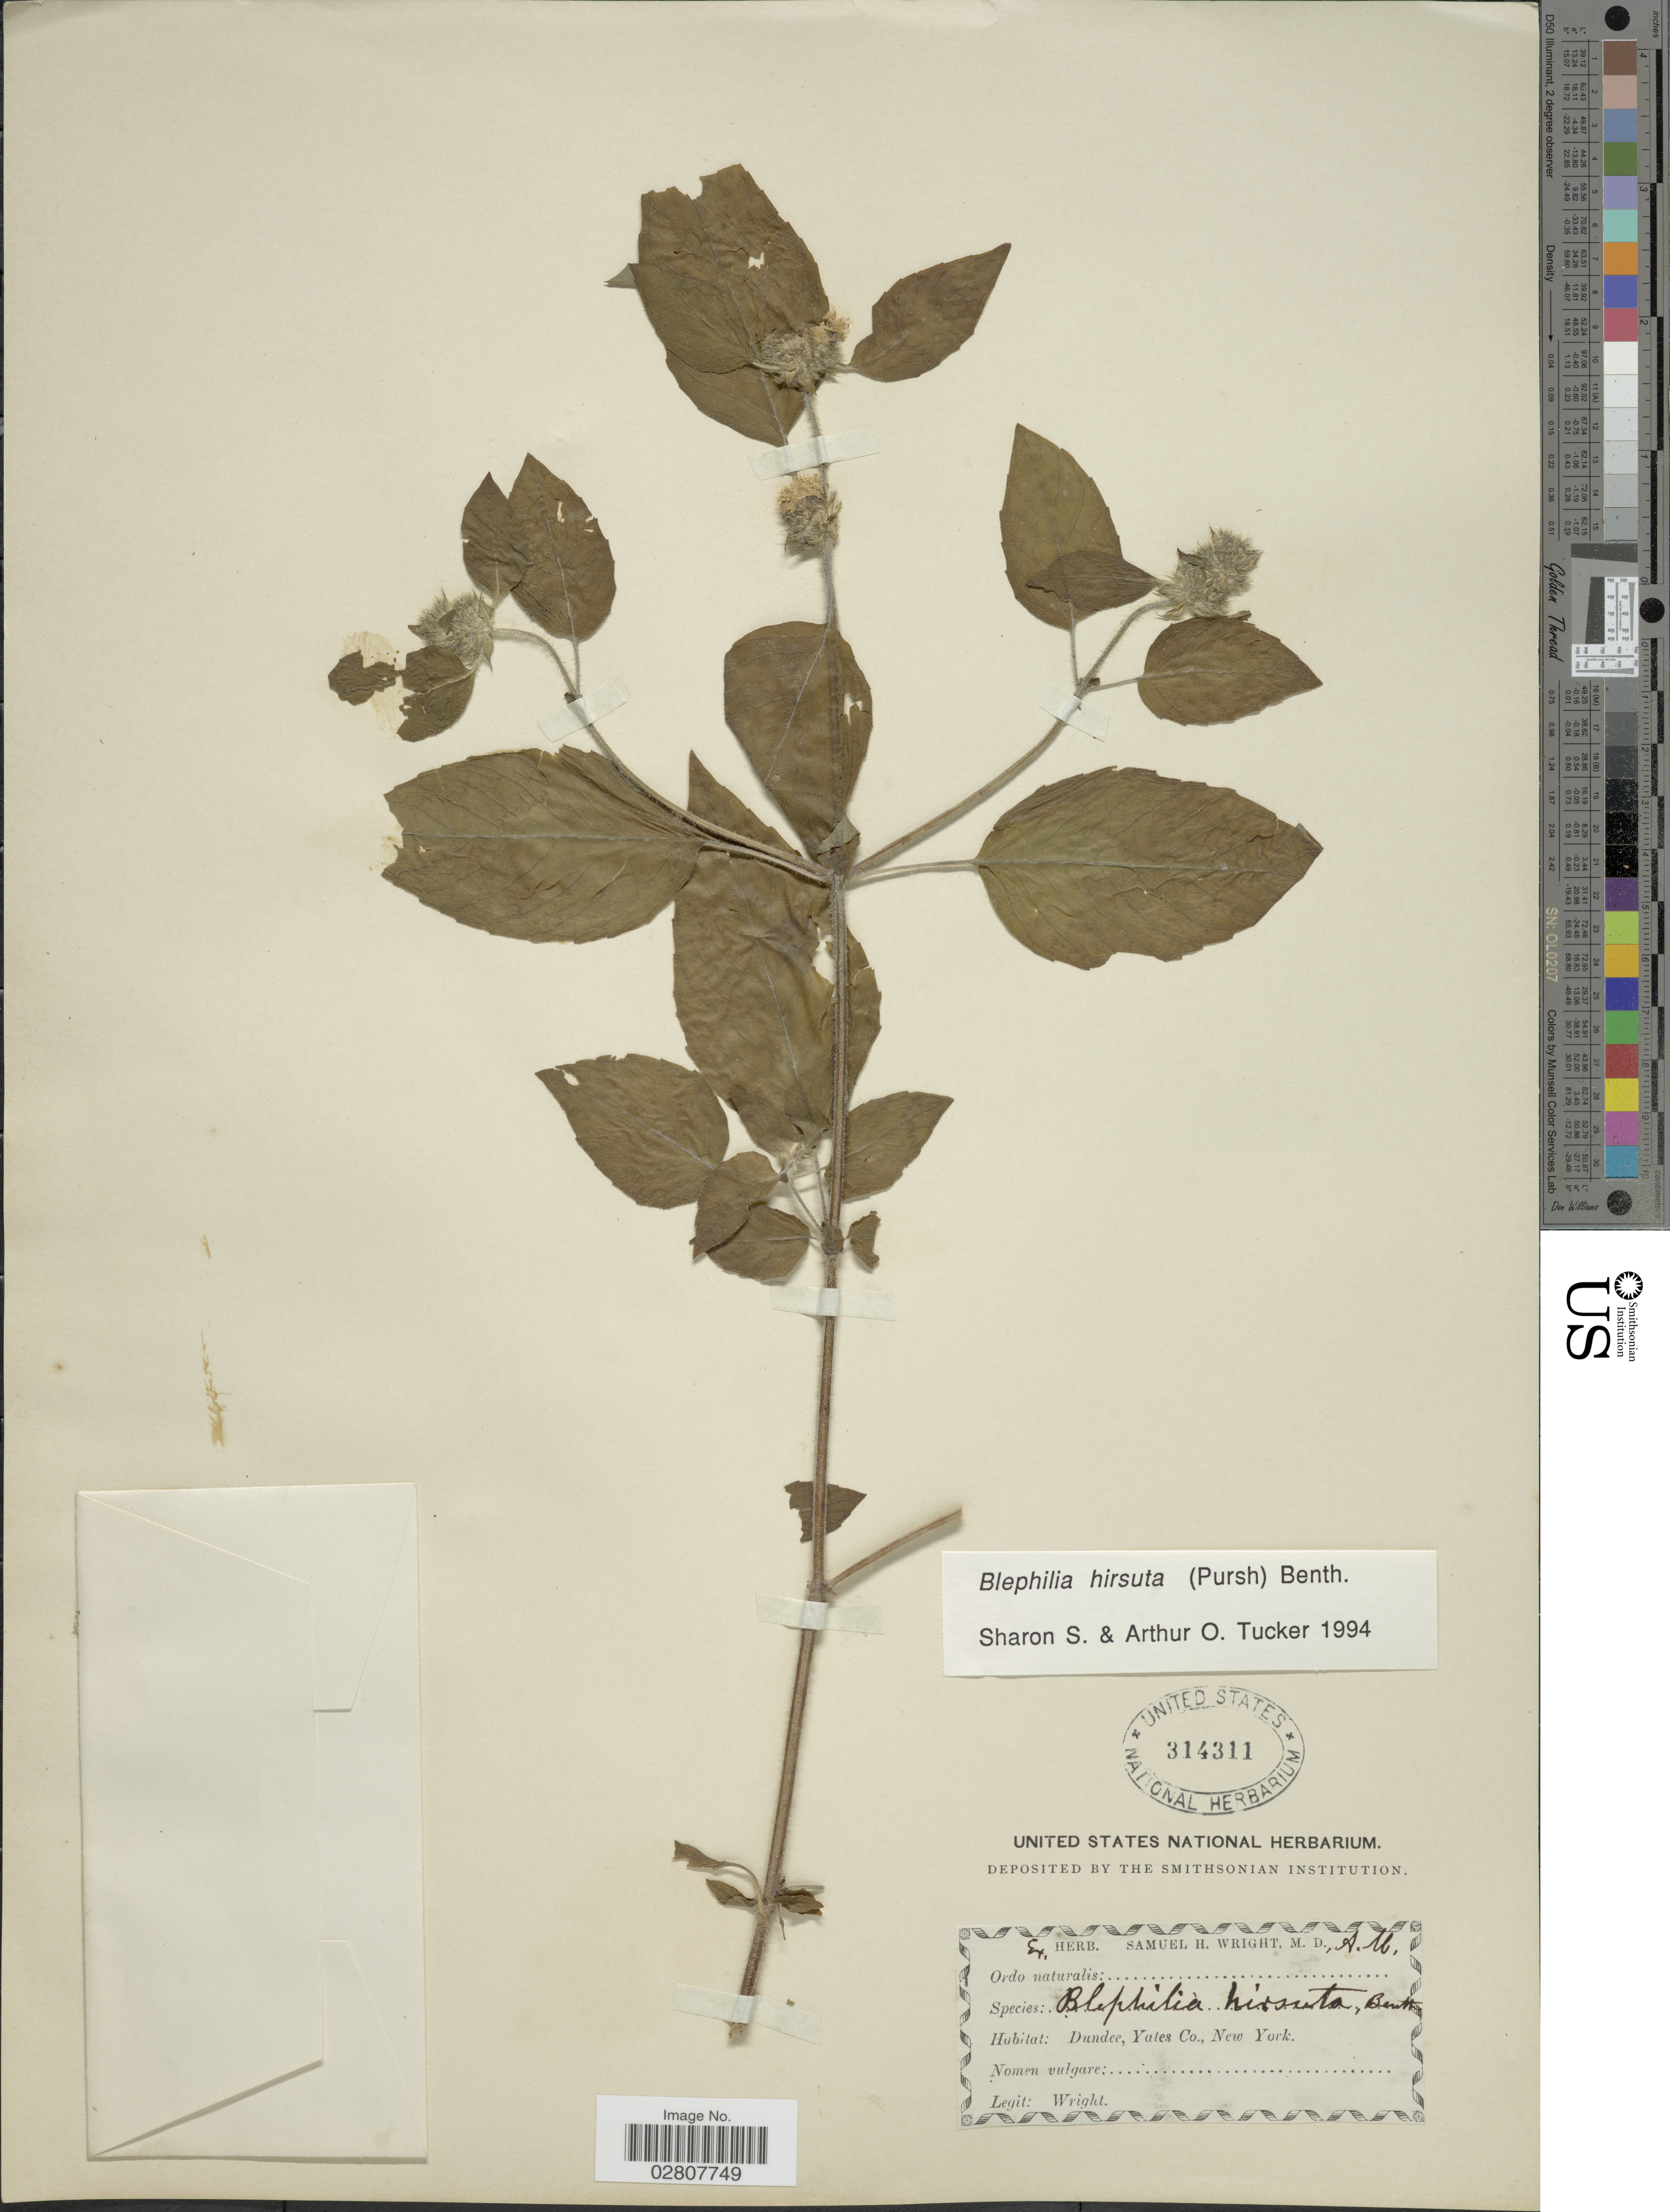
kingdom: Plantae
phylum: Tracheophyta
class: Magnoliopsida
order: Lamiales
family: Lamiaceae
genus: Blephilia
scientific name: Blephilia hirsuta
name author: (Pursh) Benth.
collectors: S. H. Wright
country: United States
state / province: New York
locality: Dundee, Yales Co.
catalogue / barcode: US 314311